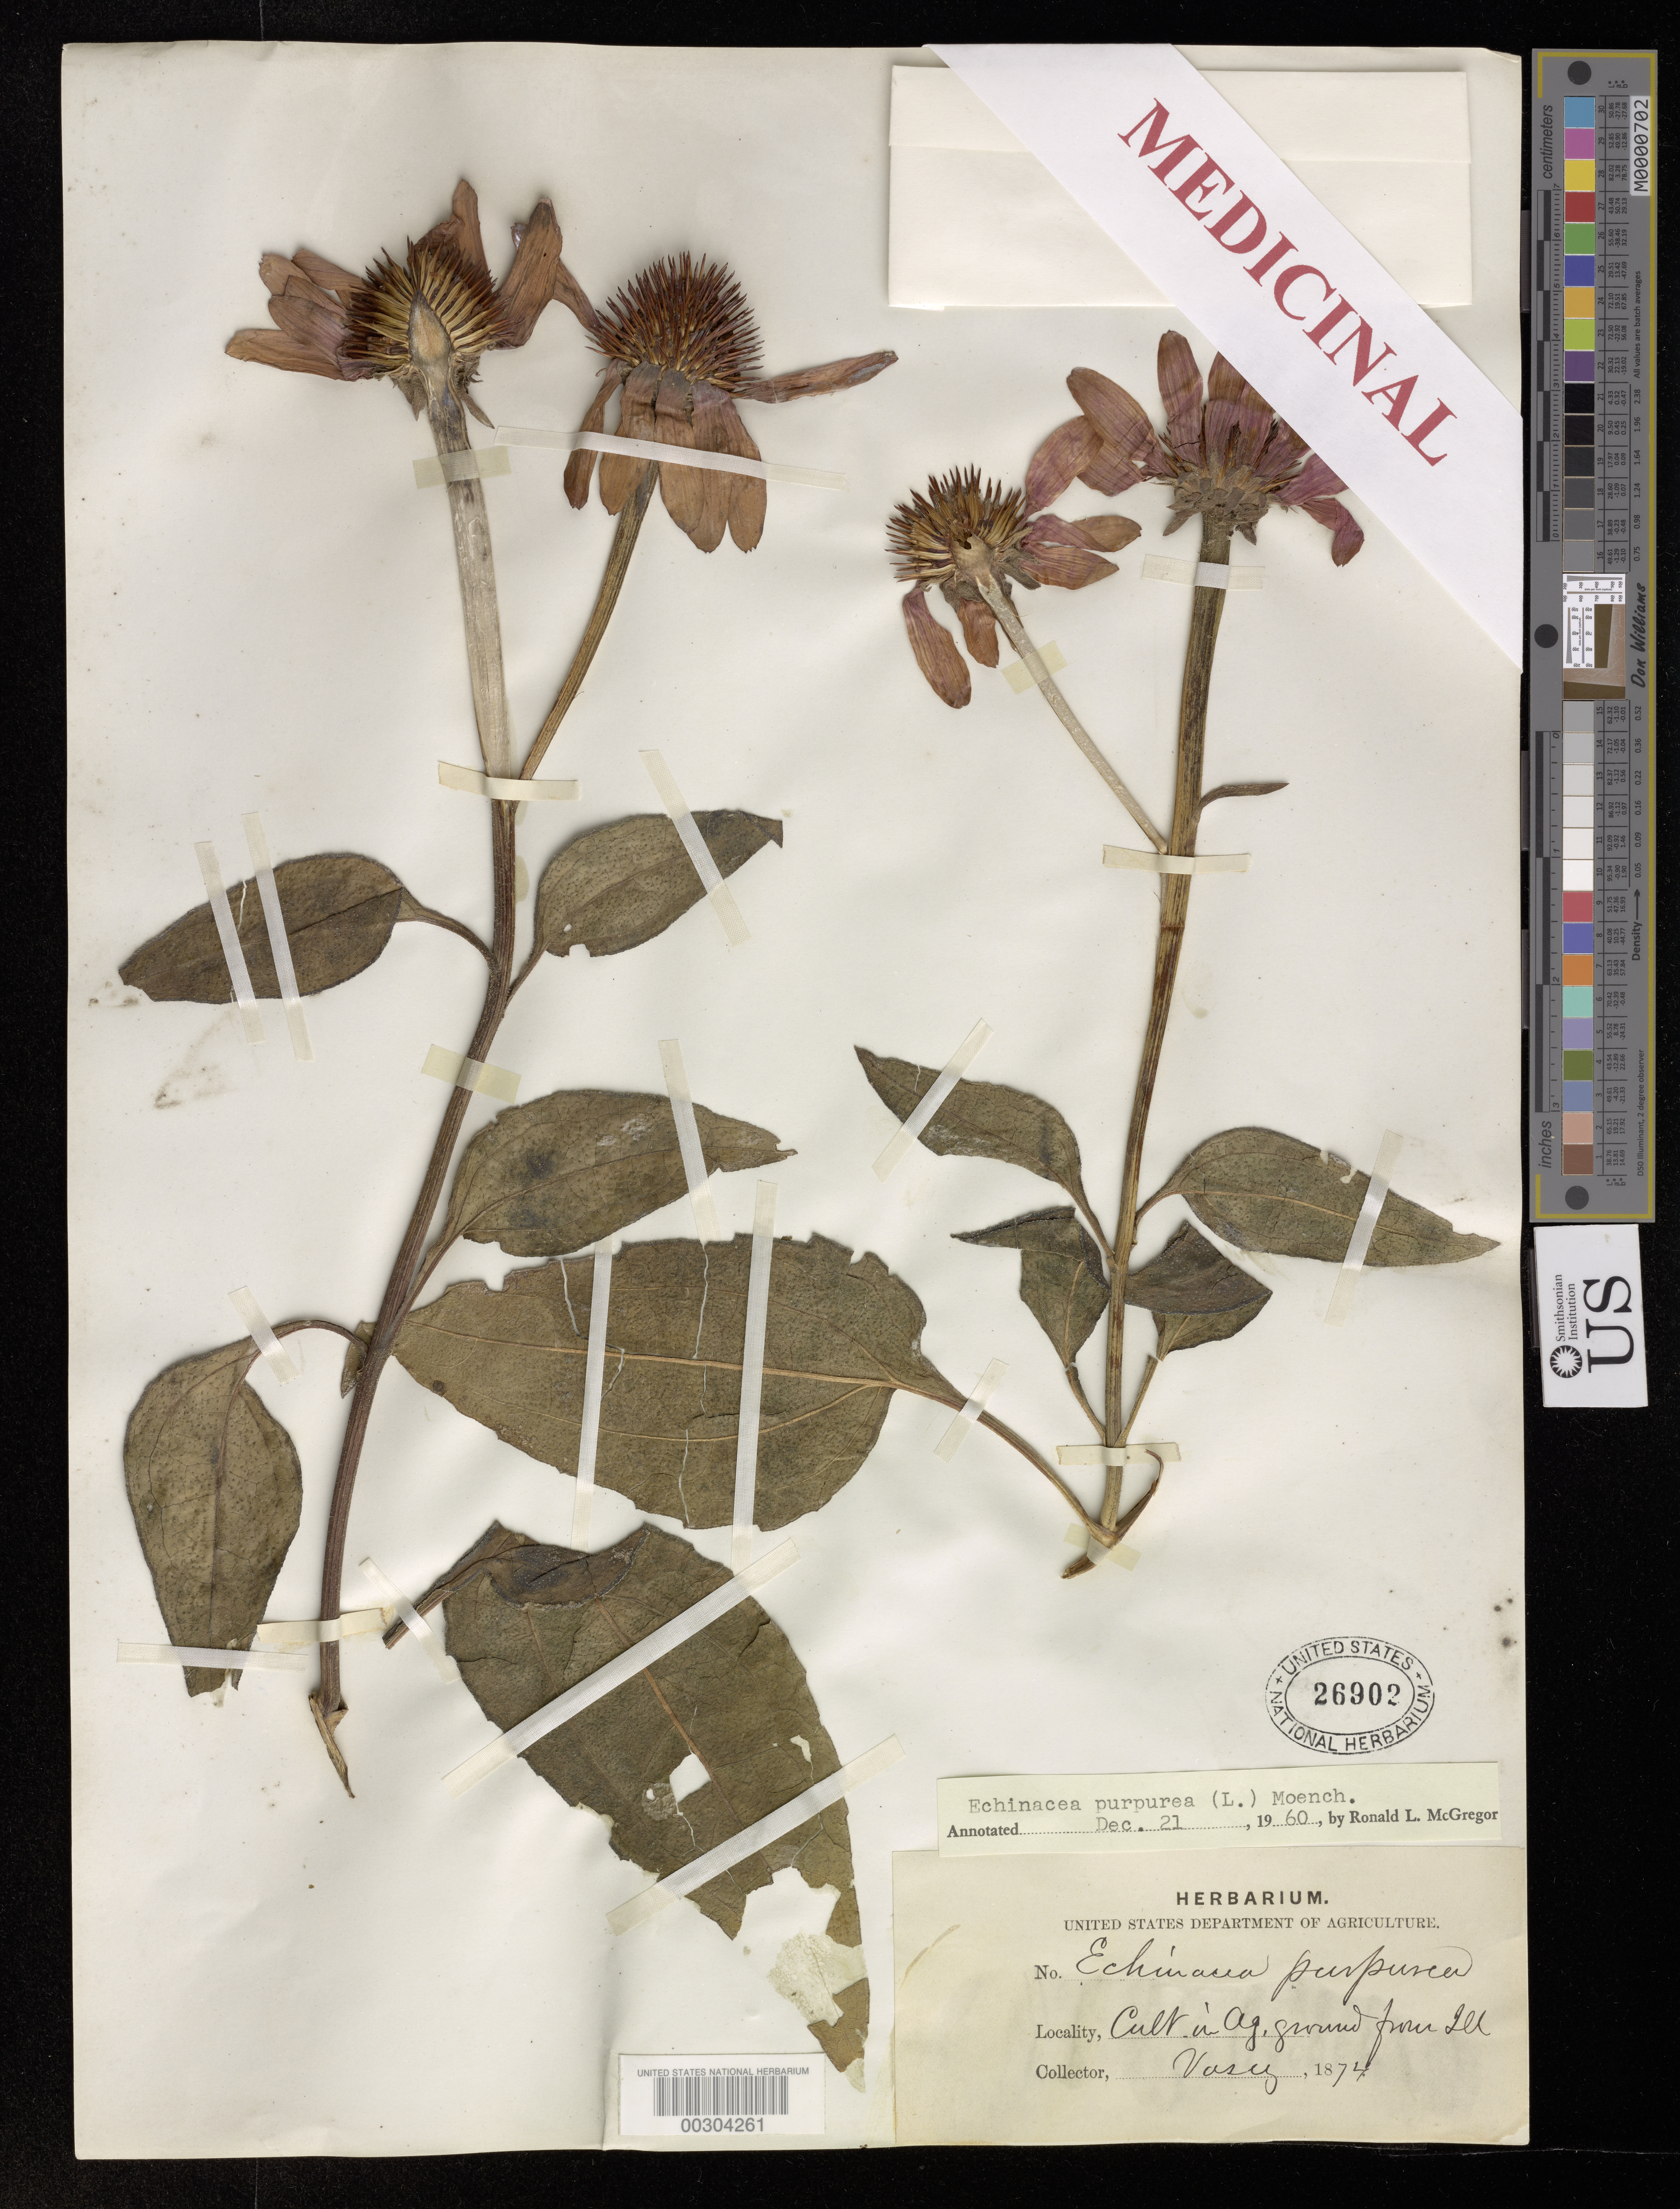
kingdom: Plantae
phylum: Tracheophyta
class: Magnoliopsida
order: Asterales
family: Asteraceae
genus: Echinacea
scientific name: Echinacea purpurea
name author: (L.) Moench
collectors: G. R. Vasey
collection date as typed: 1874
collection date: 1874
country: United States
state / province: District of Columbia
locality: Department of Agriculture grounds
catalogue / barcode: US 26902